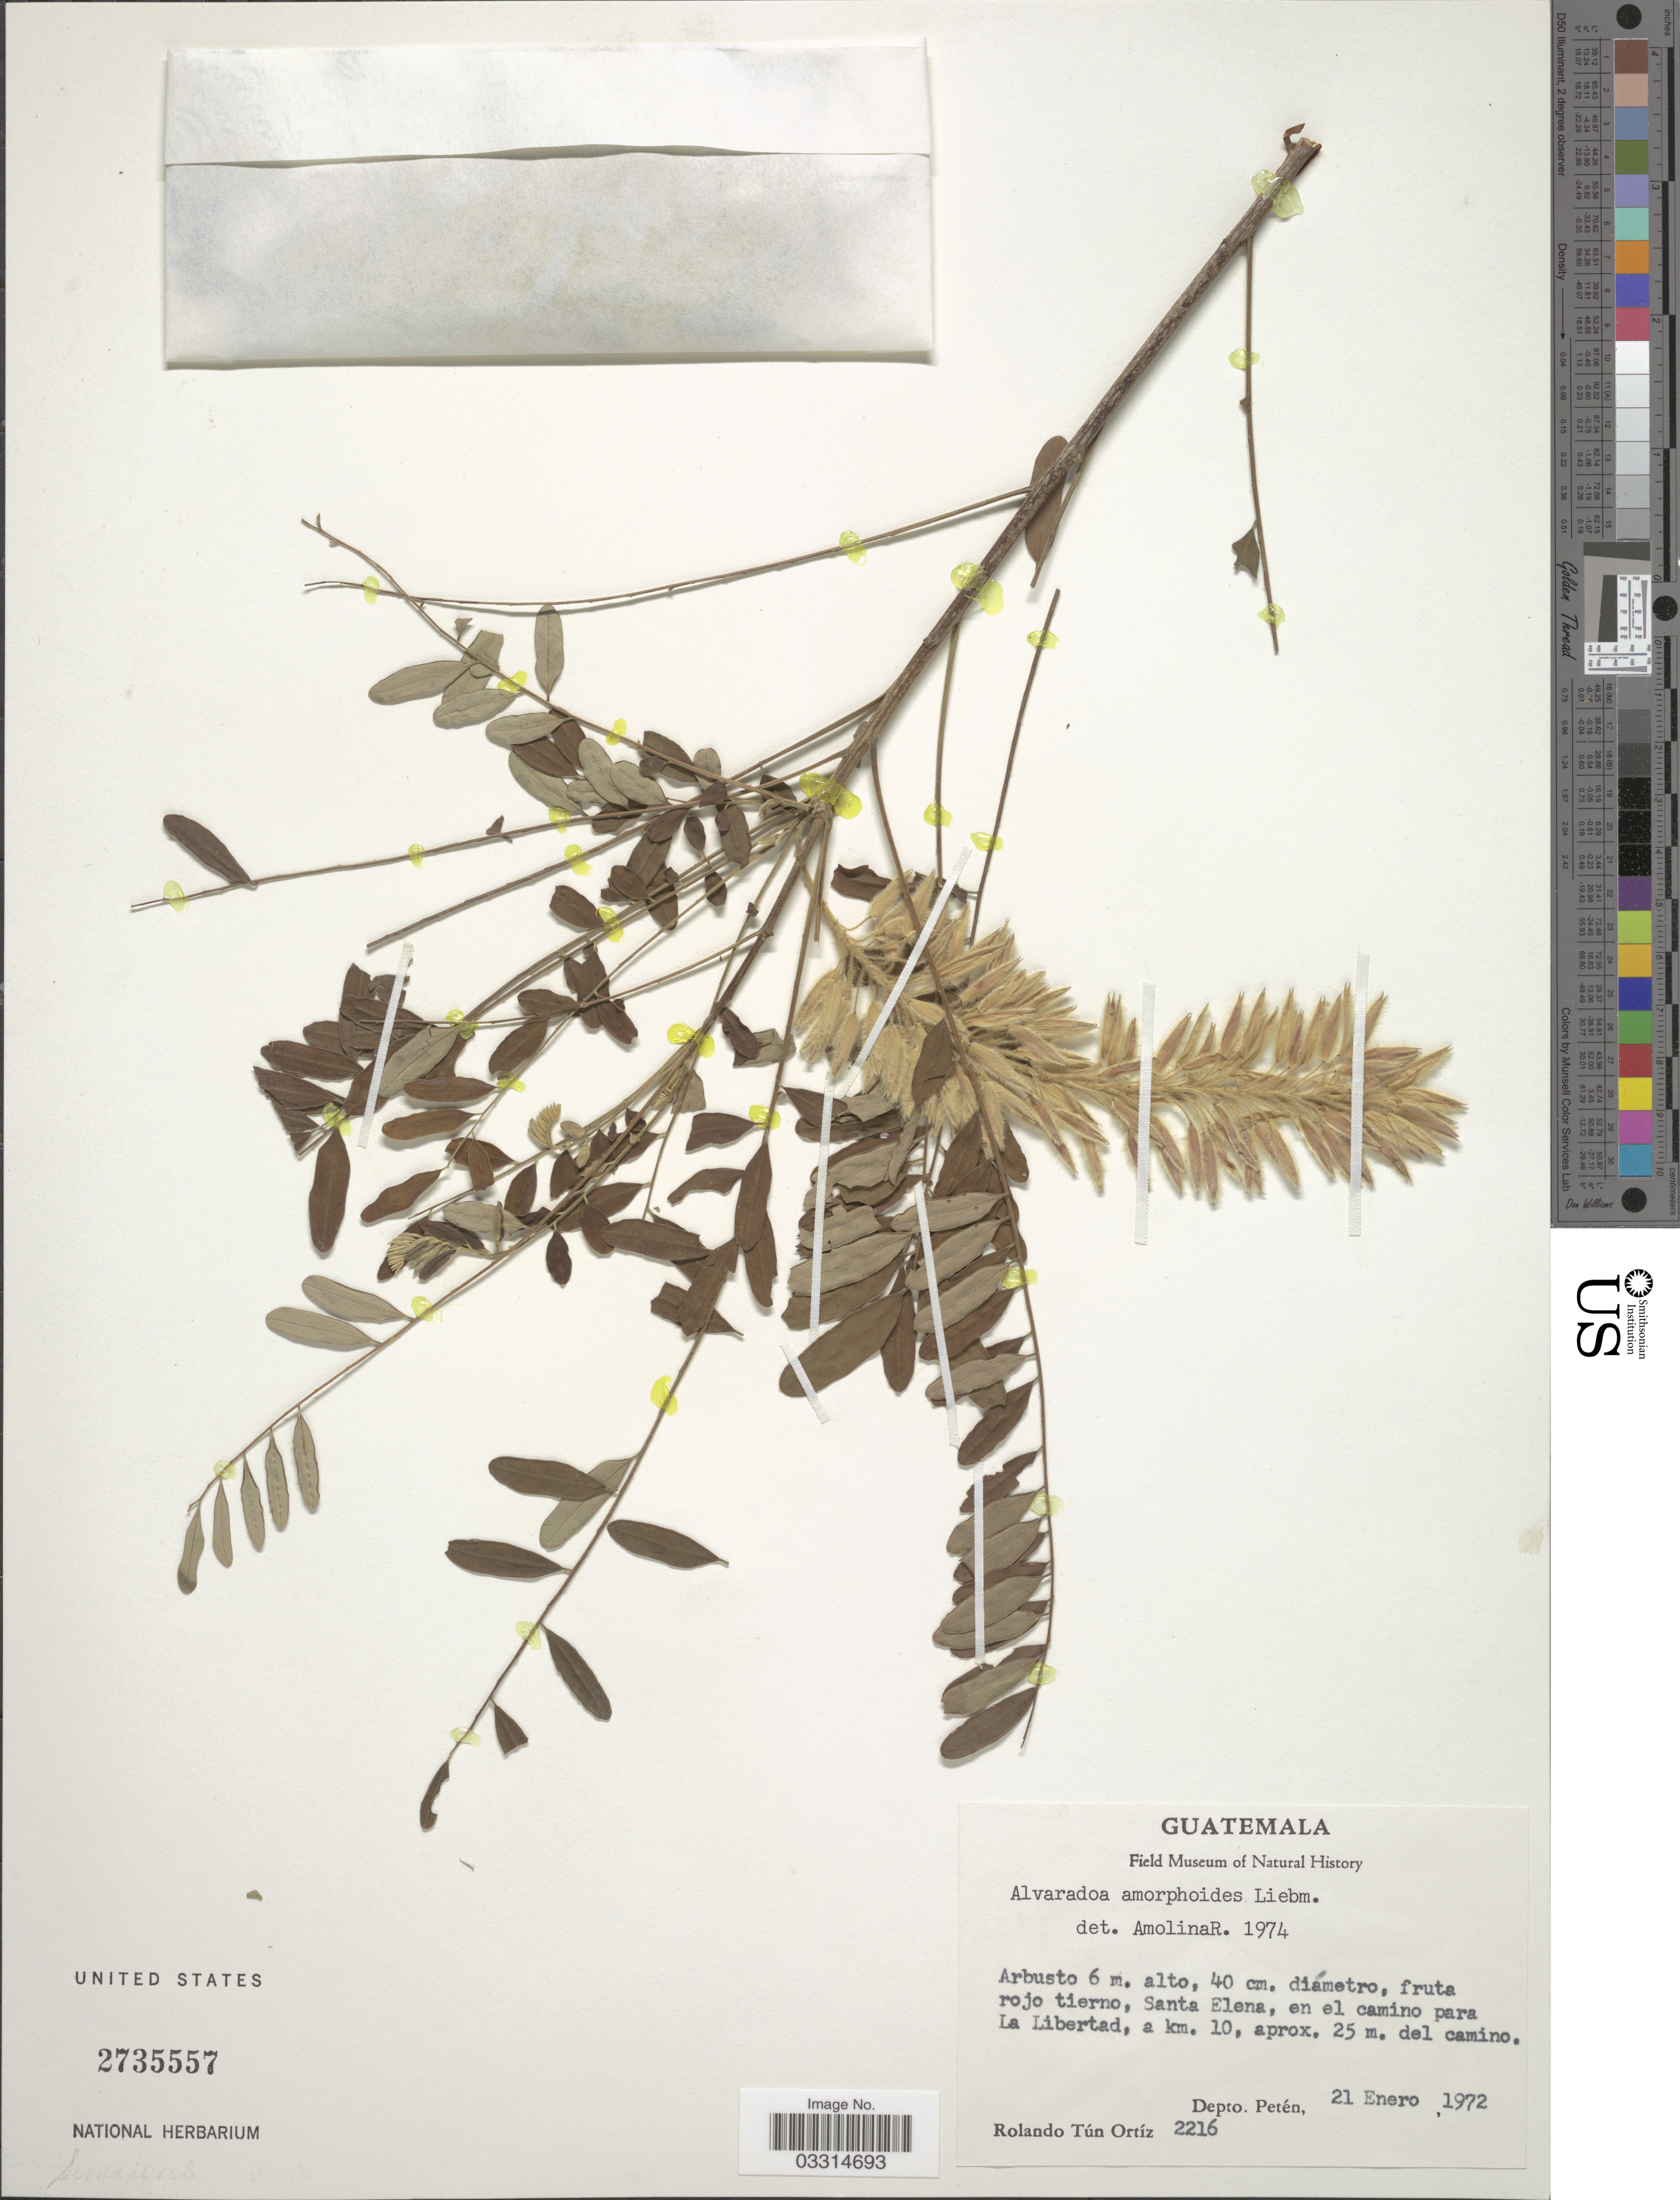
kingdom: Plantae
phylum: Tracheophyta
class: Magnoliopsida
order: Picramniales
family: Picramniaceae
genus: Alvaradoa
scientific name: Alvaradoa amorphoides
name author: Liebm.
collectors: R. T. Ortíz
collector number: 2216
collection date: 1972-01-21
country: Guatemala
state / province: El Petén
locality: Santa Elena, en el camino para La Libertad, a km. 10, aprox. 25 m. del camino. Depto. Petén.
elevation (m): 25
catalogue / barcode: US 2735557